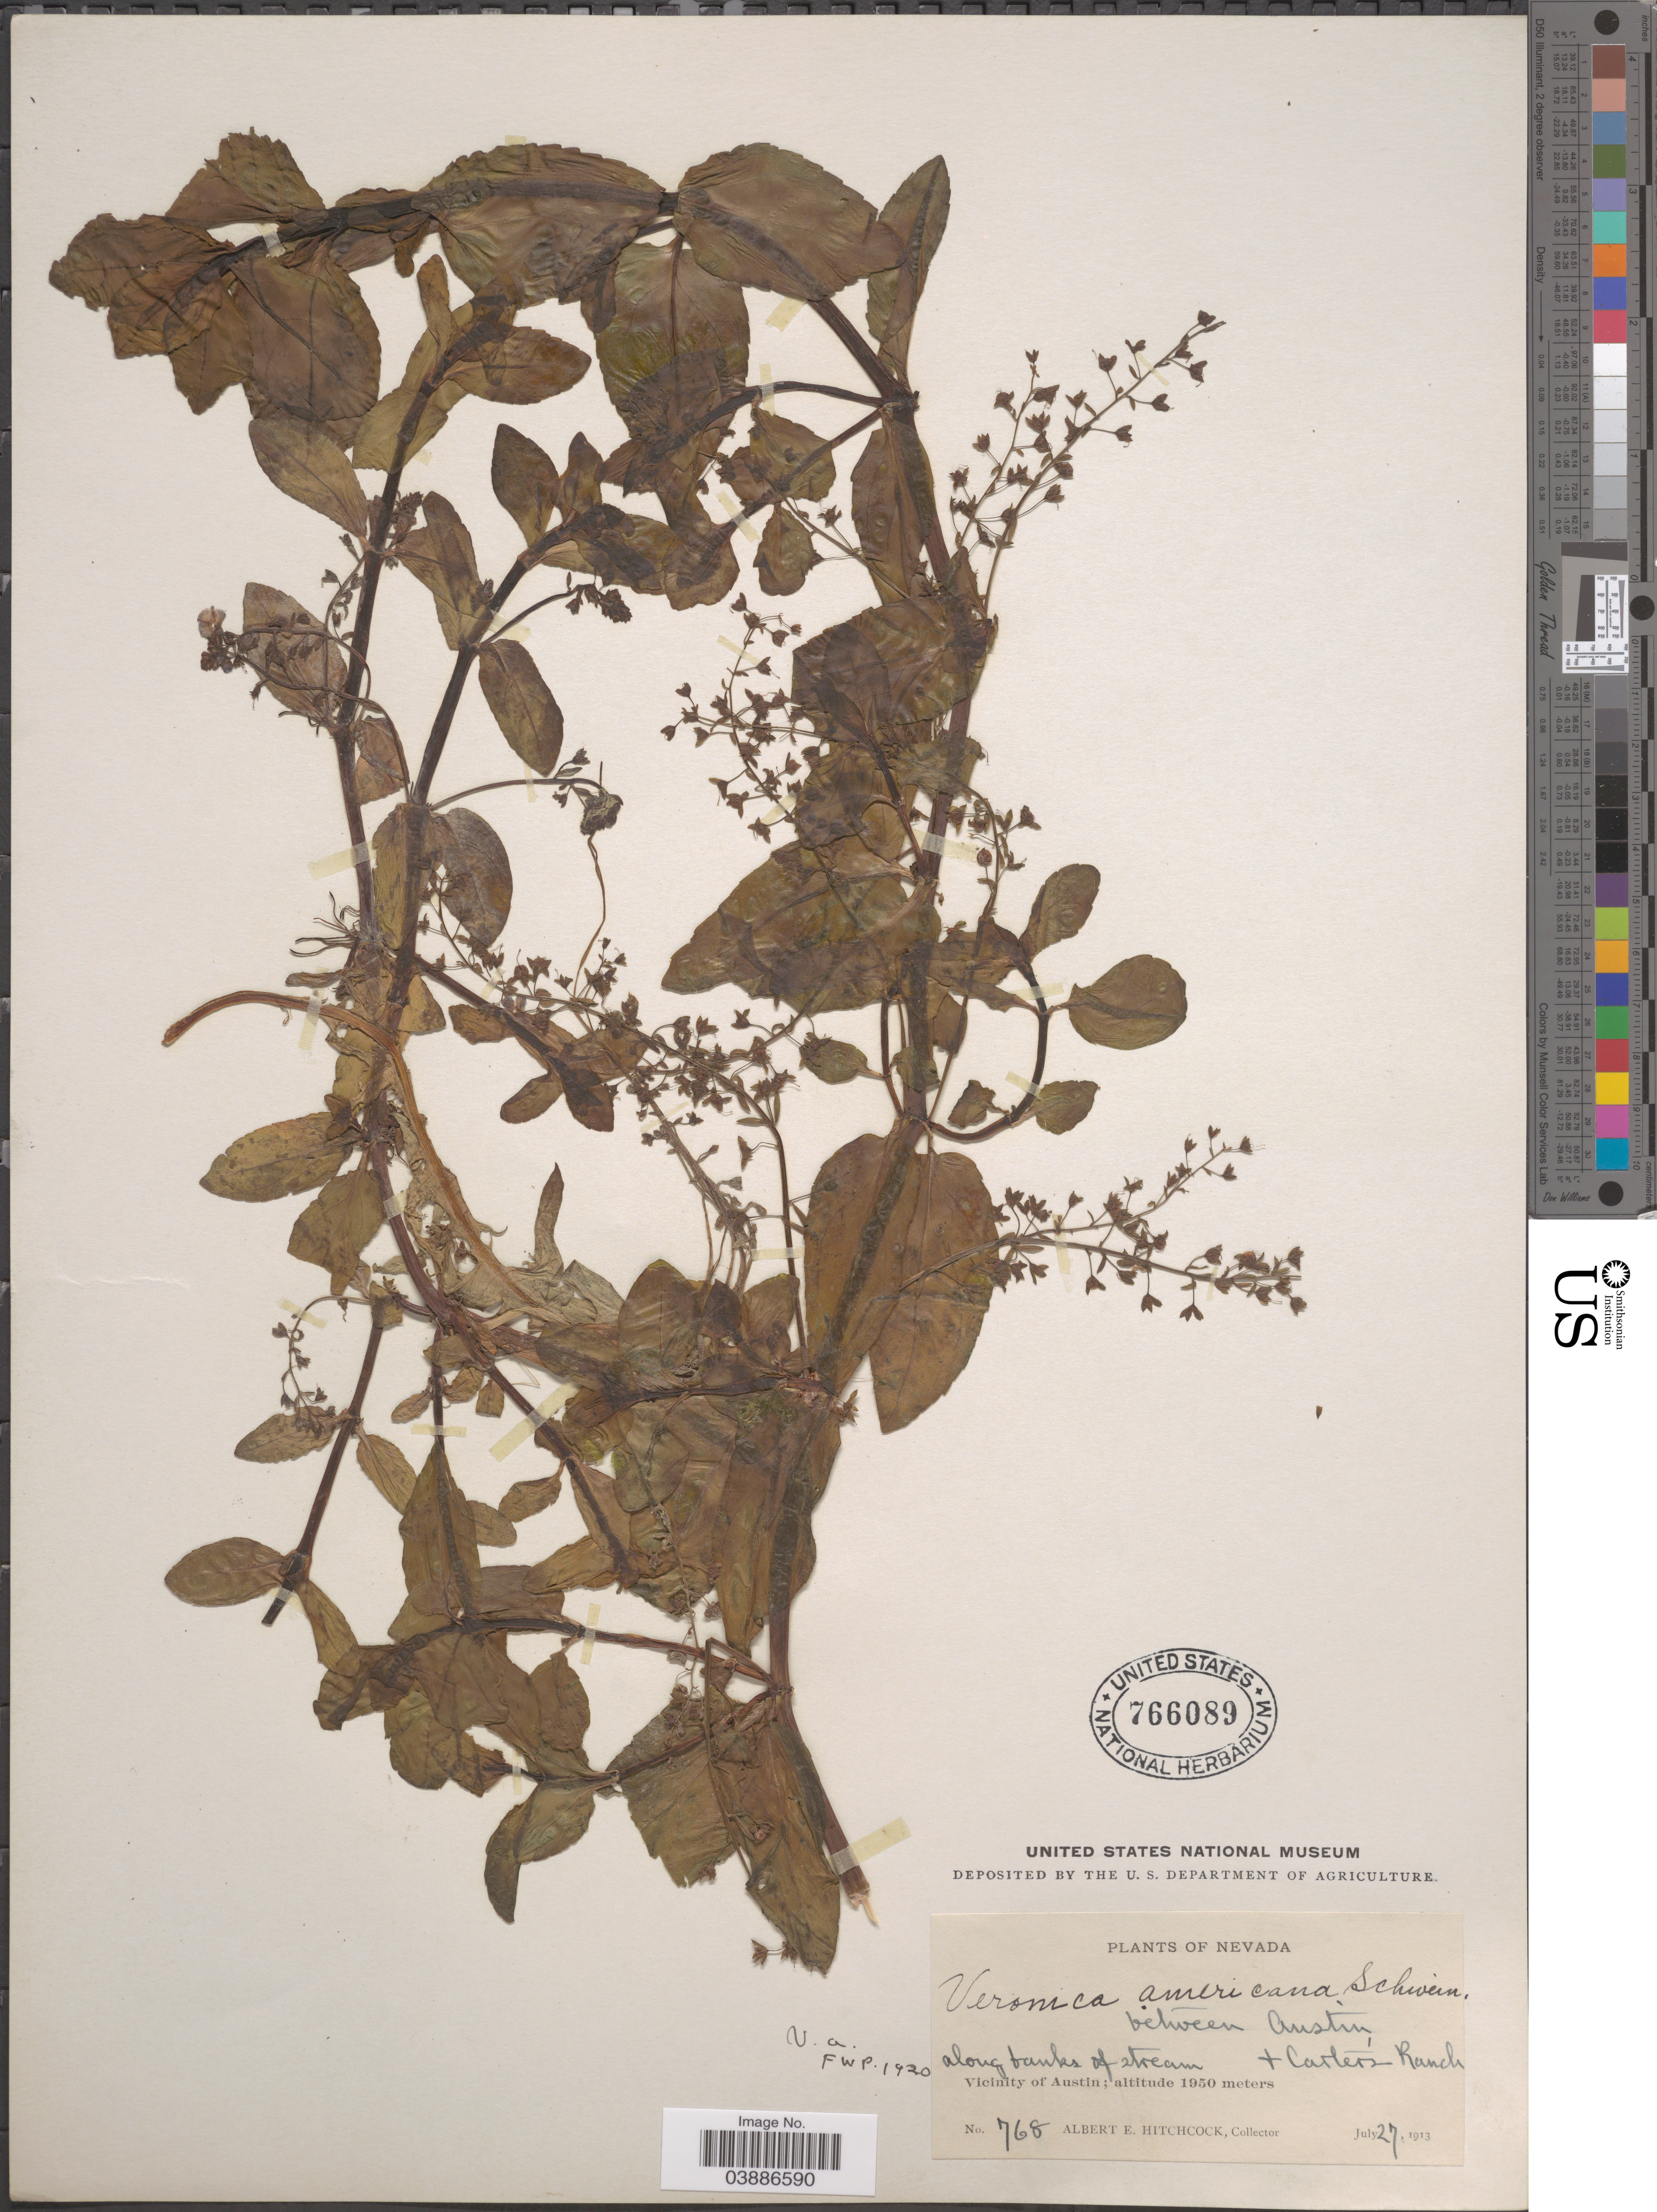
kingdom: Plantae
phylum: Tracheophyta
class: Magnoliopsida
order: Lamiales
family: Plantaginaceae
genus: Veronica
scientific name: Veronica americana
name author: Schwein. ex Benth.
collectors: A. Hitchcock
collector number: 768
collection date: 1913-07-27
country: United States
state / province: Nevada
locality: Between Austin, + Carter's Ranch. Vicinity of Austin.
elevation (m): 1950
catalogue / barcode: US 766089